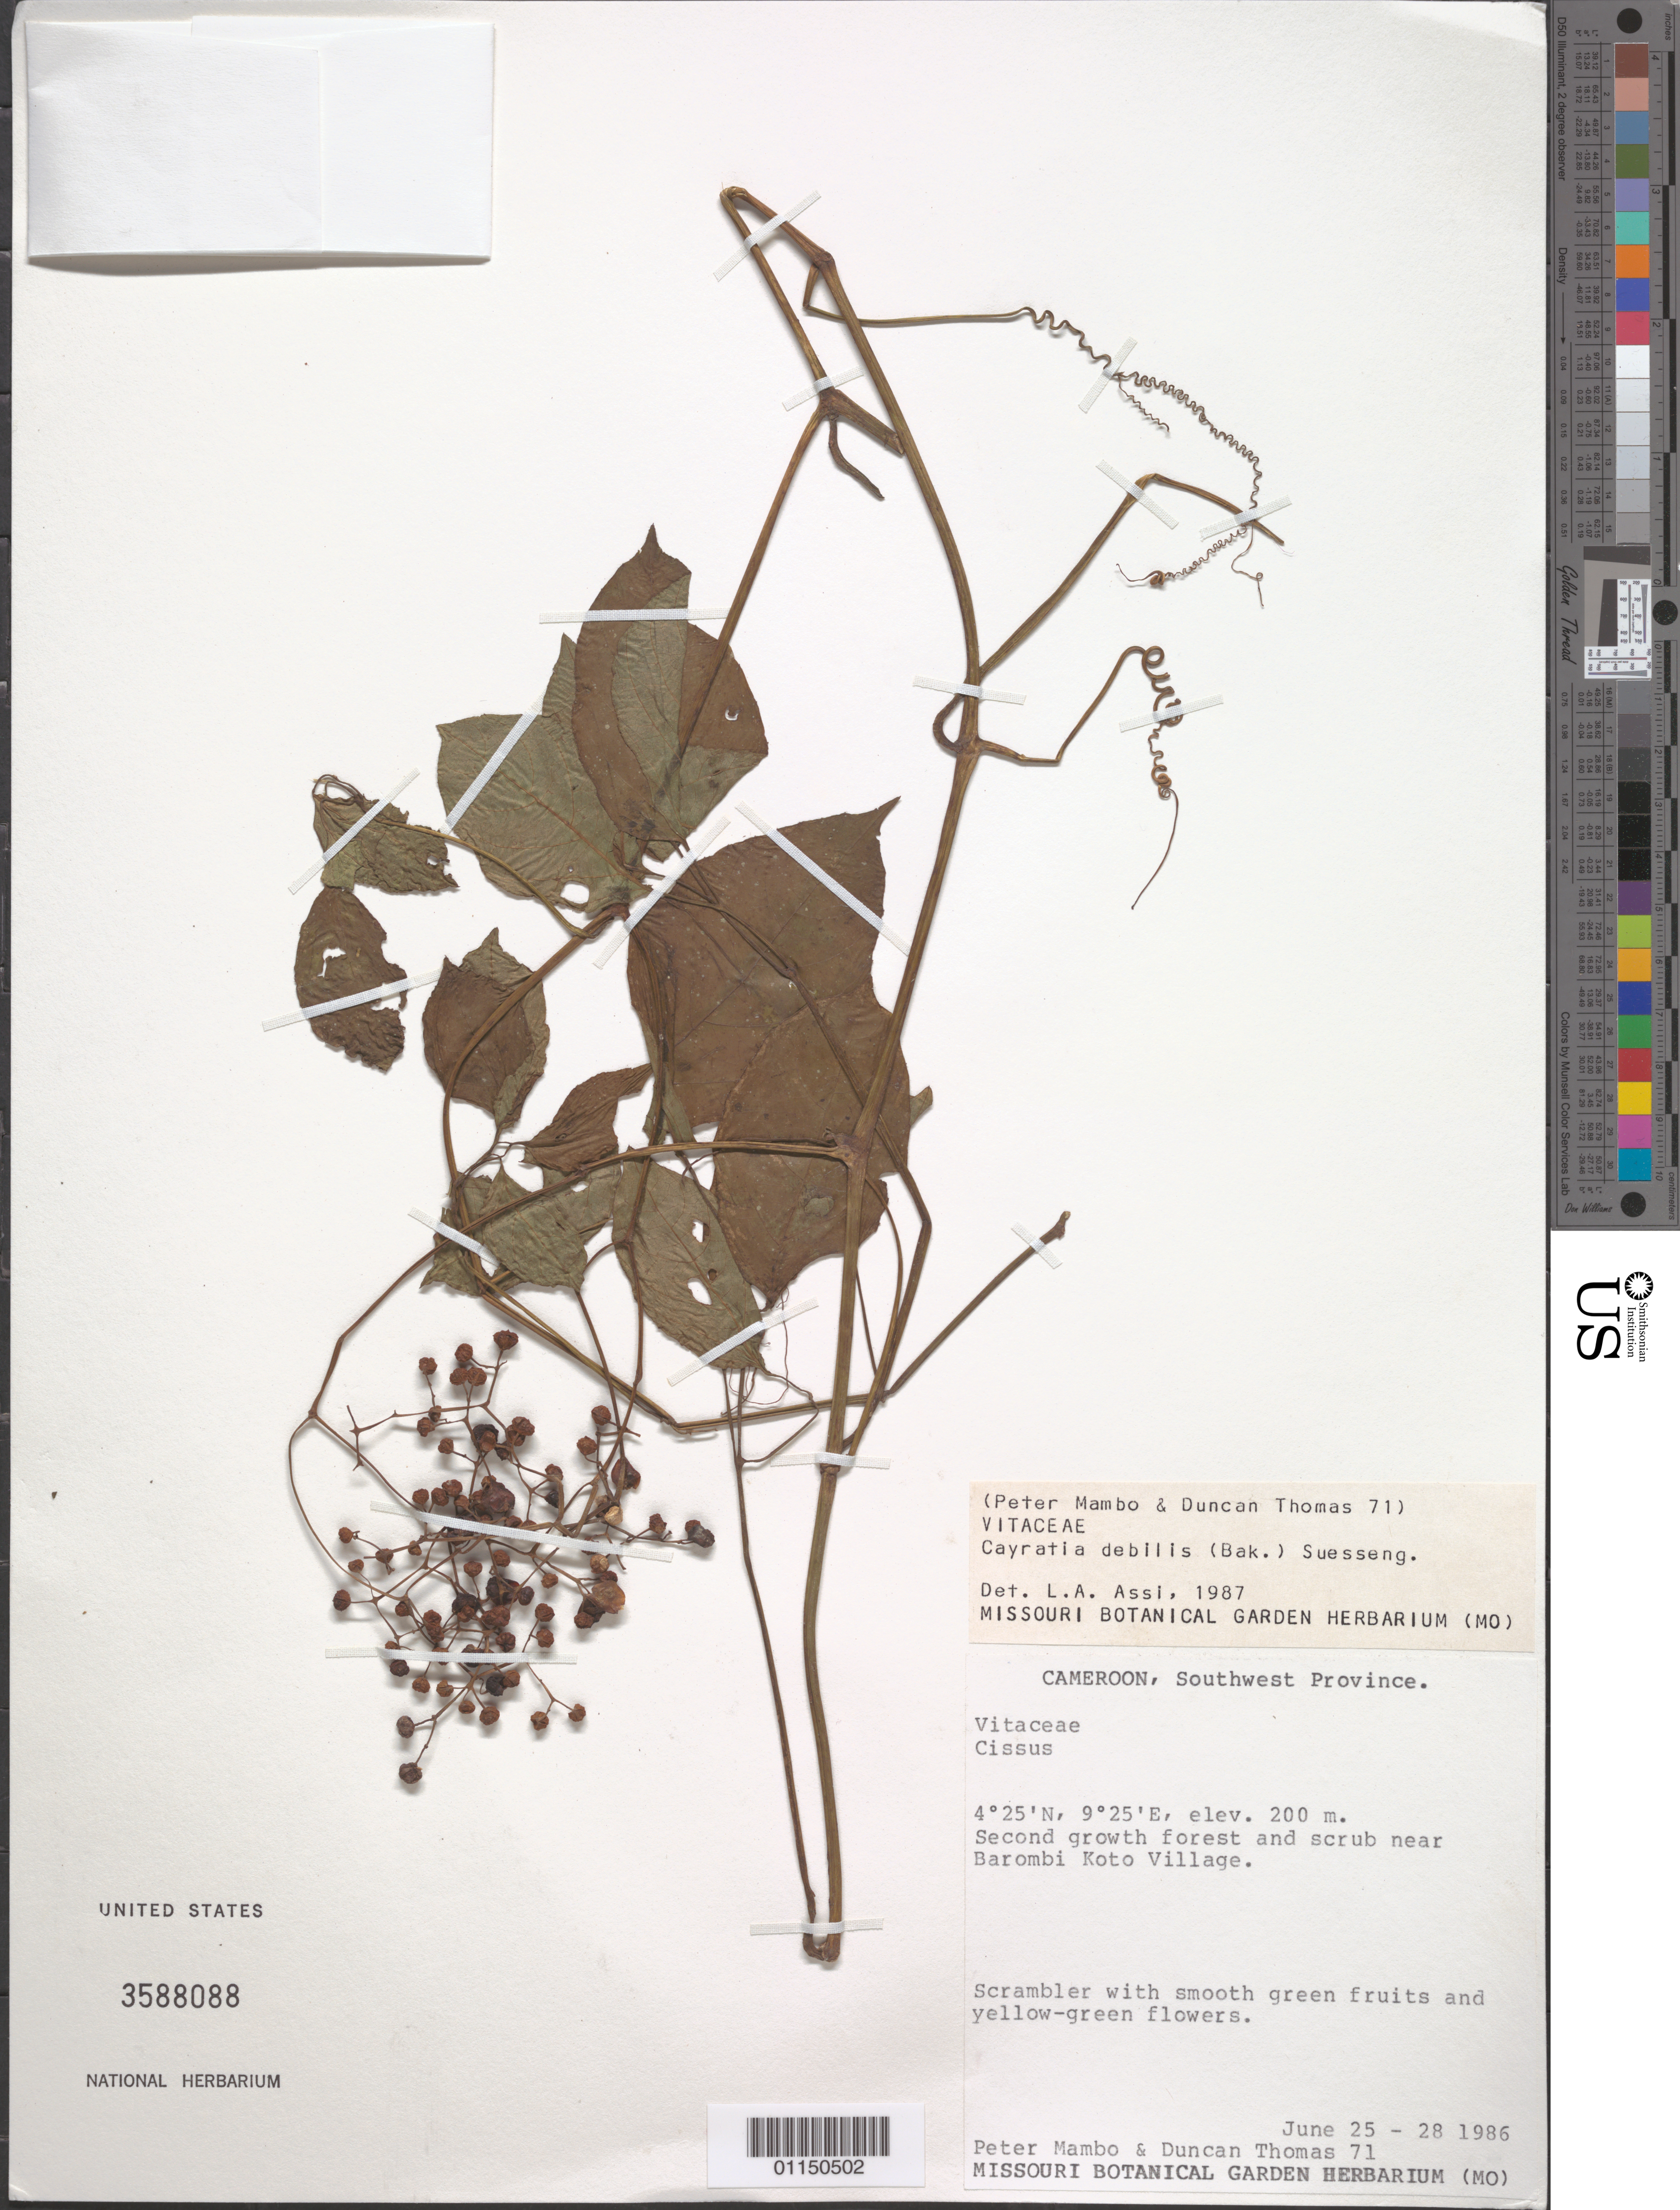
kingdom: Plantae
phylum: Tracheophyta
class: Magnoliopsida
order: Vitales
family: Vitaceae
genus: Cayratia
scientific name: Cayratia debilis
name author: (Planch.) Suess.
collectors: P. Mambo & D. Thomas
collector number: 71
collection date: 1986-06-25/1986-06-28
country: Cameroon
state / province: Sud-Ouest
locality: Near Barombi Koto Village.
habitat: Second growth forest and scrub. Scrambler.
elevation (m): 200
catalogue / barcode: US 3588088